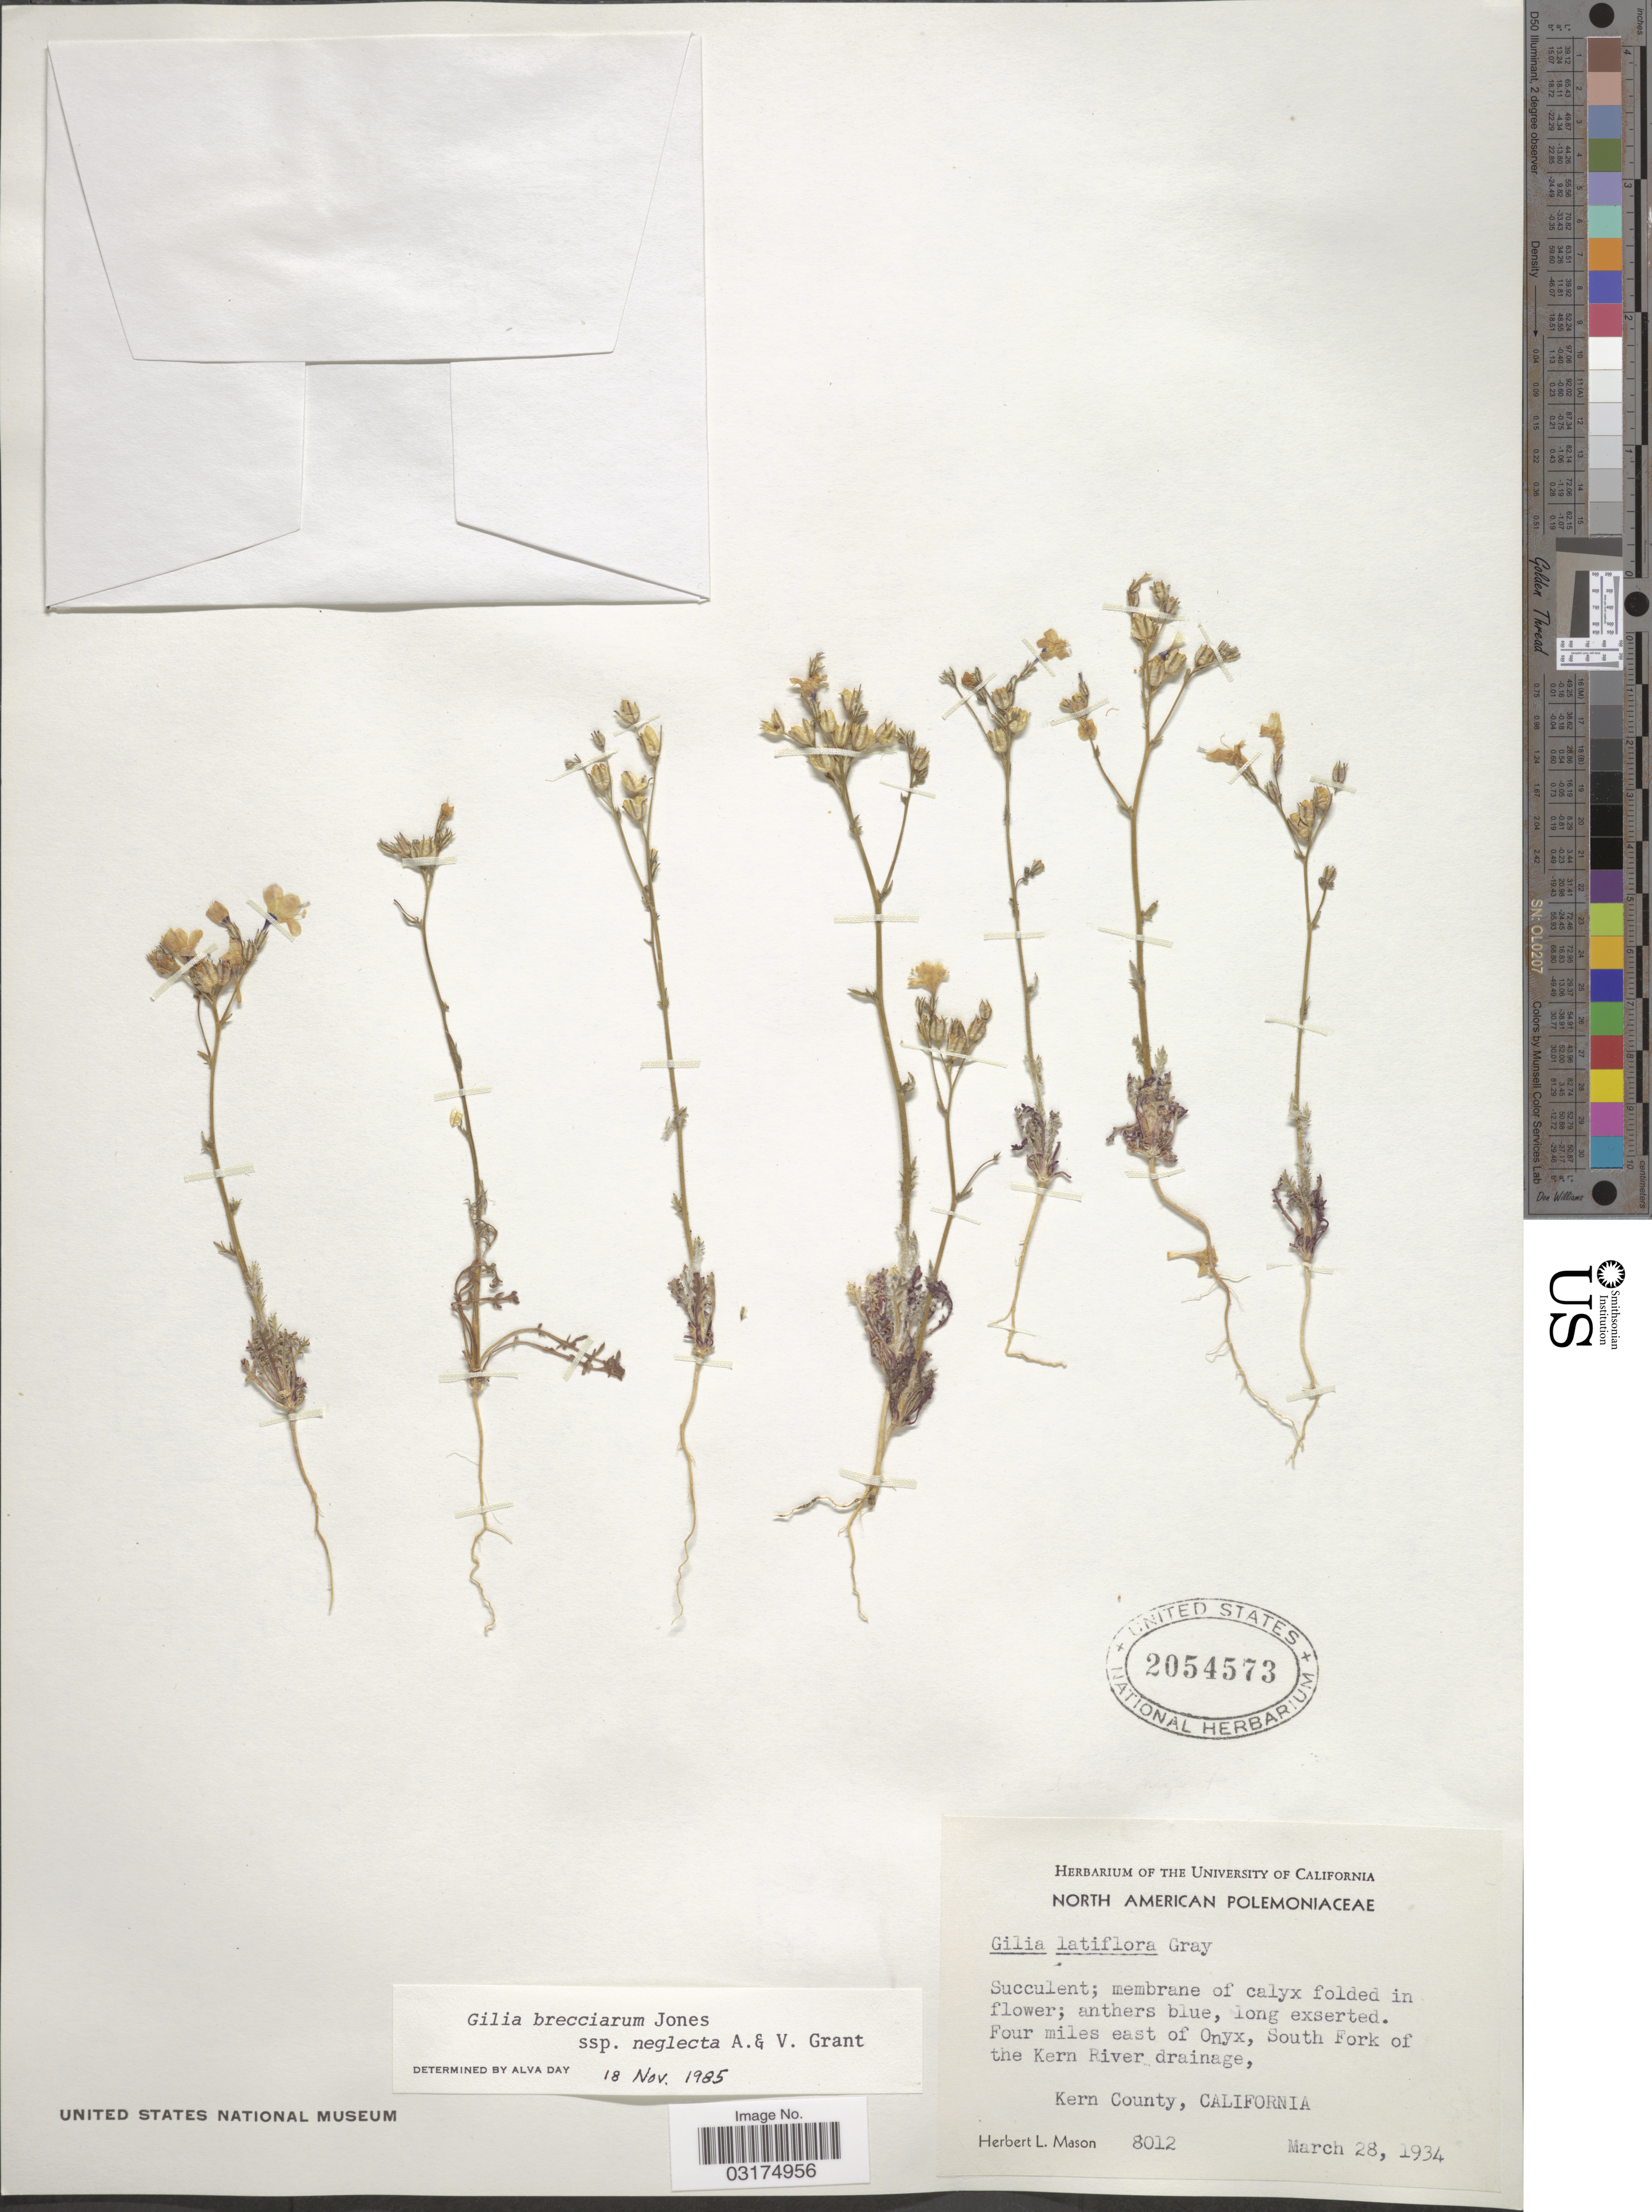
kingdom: Plantae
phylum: Tracheophyta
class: Magnoliopsida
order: Ericales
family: Polemoniaceae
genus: Gilia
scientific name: Gilia sp.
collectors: H. L. Mason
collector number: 8012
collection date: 1934-03-28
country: United States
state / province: California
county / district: Kern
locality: Four miles east of Onyx, South Fork of the Kern River drainage, Kern County.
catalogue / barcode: US 2054573